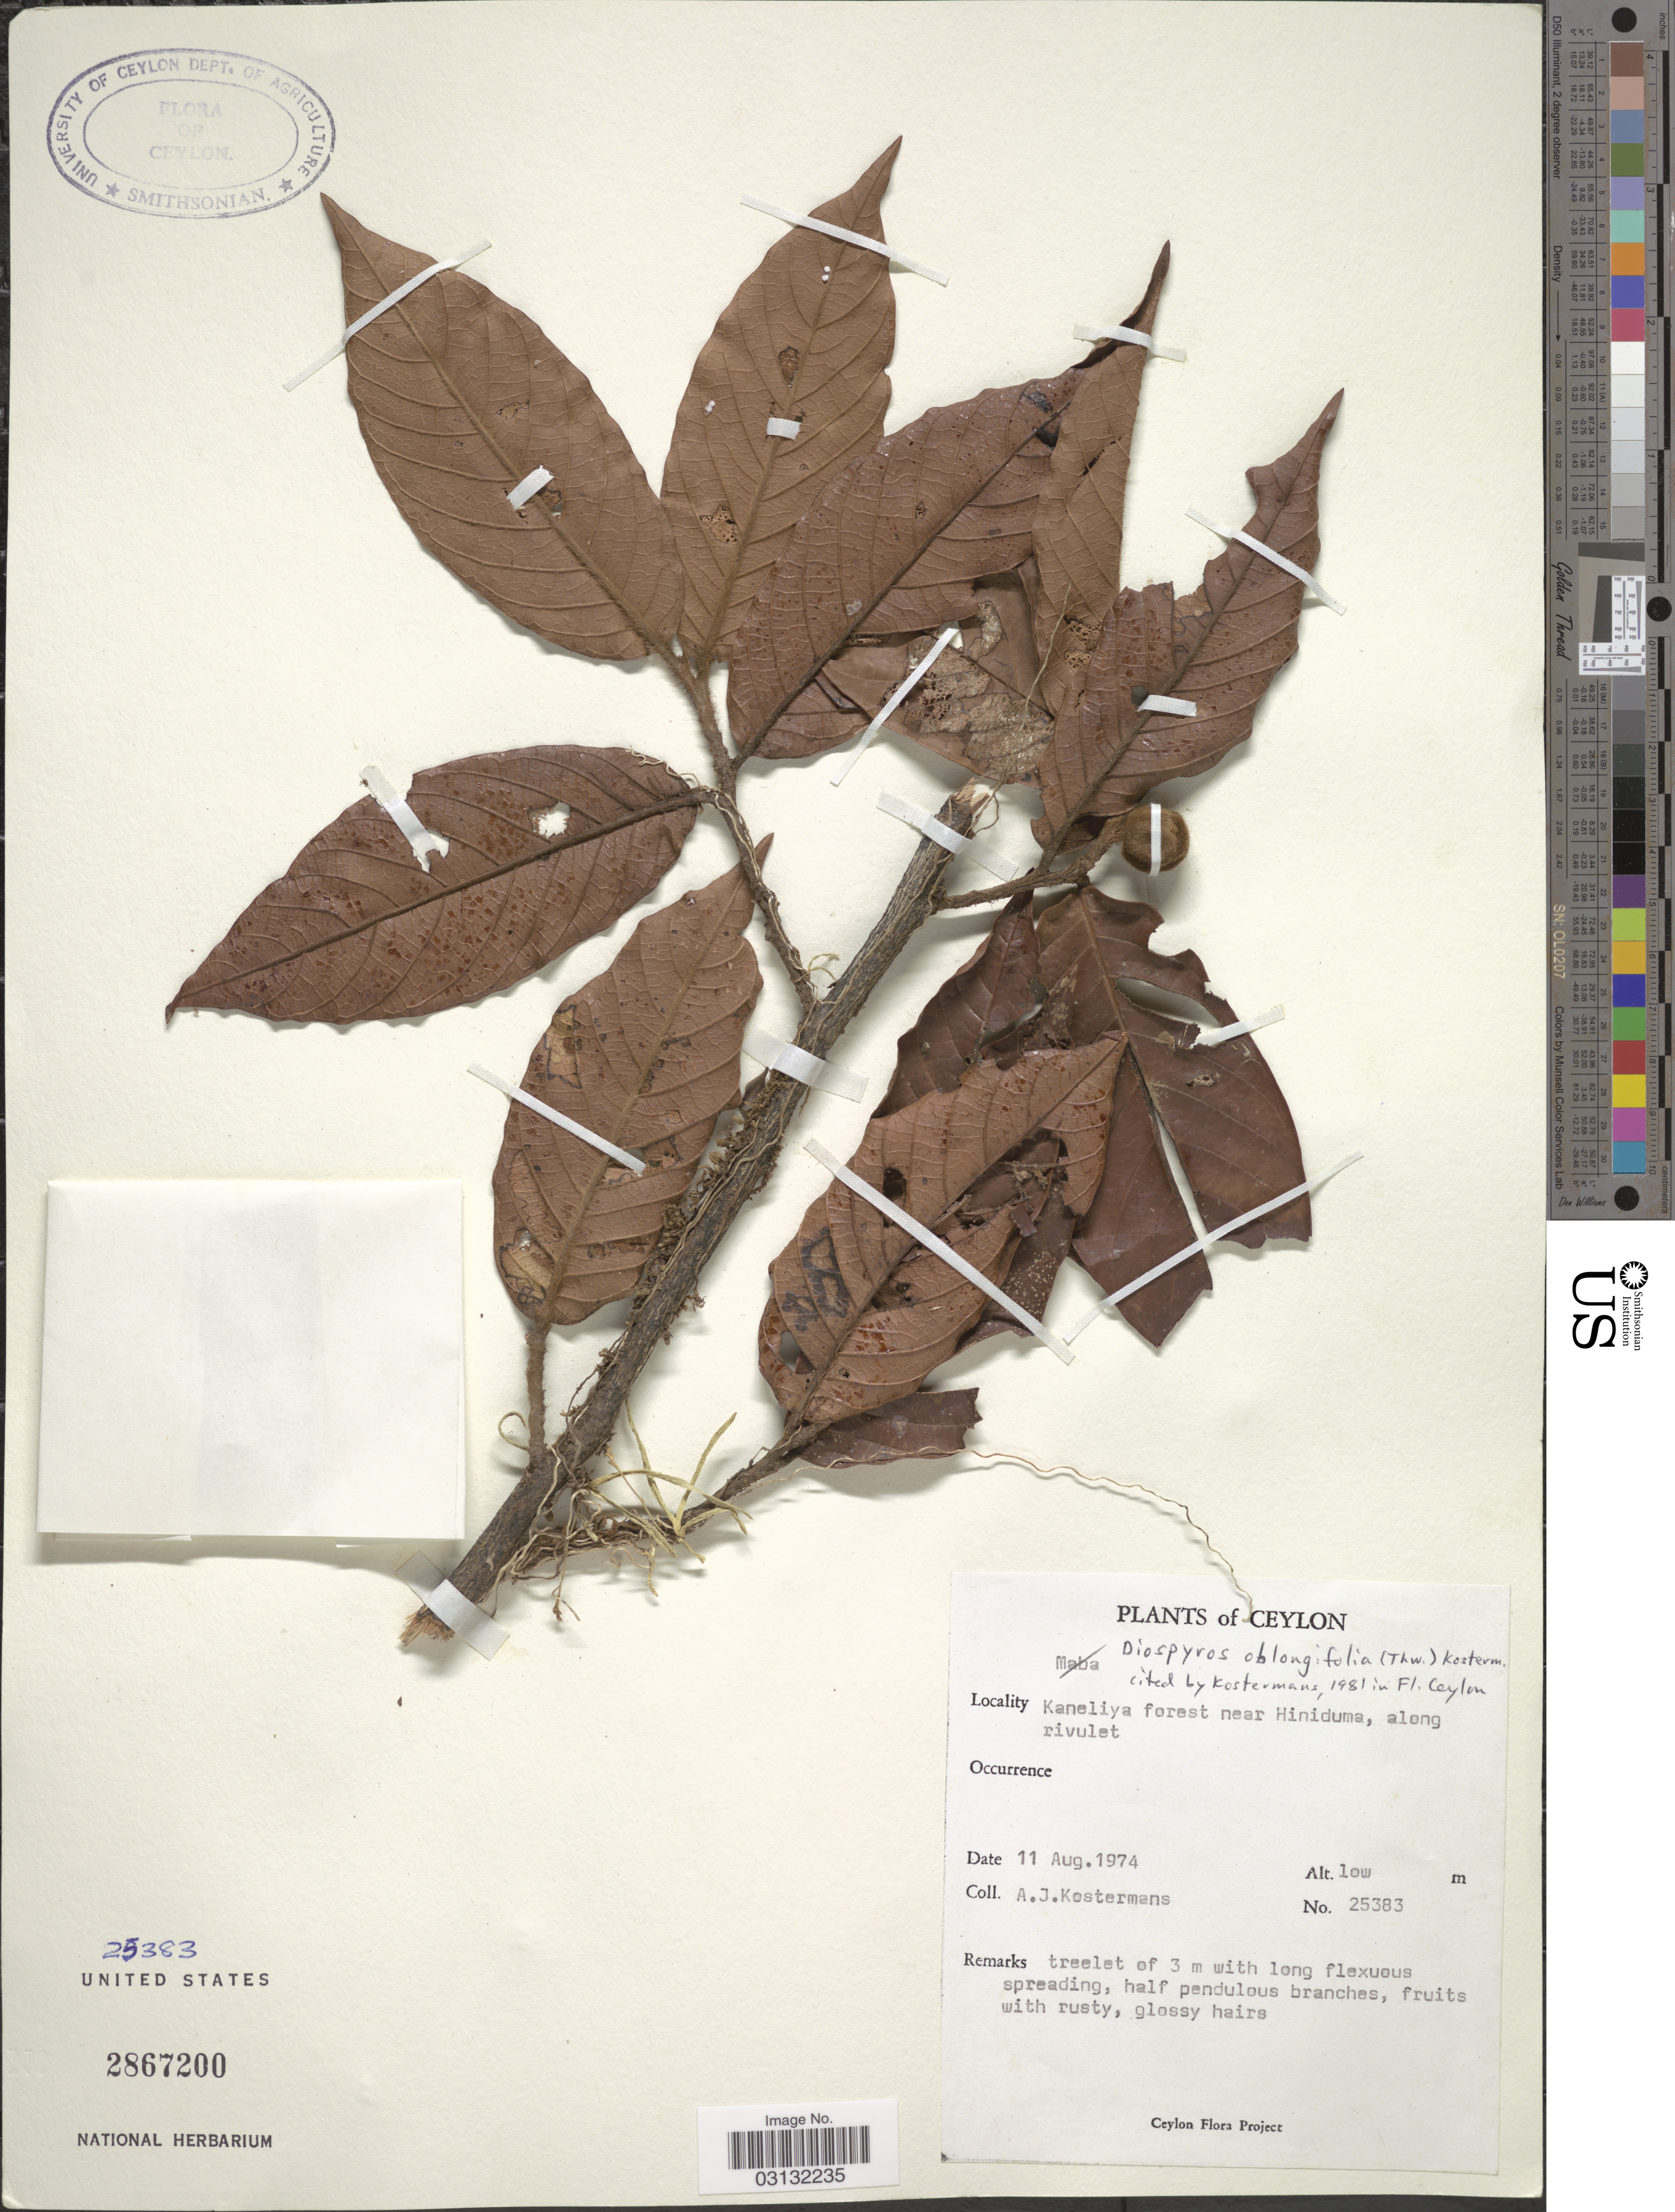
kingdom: Plantae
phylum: Tracheophyta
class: Magnoliopsida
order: Ericales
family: Ebenaceae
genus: Diospyros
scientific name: Diospyros oblongifolia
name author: (Thwaites) Kosterm.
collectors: A. J. G. Kostermans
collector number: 25383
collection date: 1974-08-11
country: Sri Lanka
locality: Ceylon. Kaneliya forest near Hiniduma, along rivulet.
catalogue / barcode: US 2867200